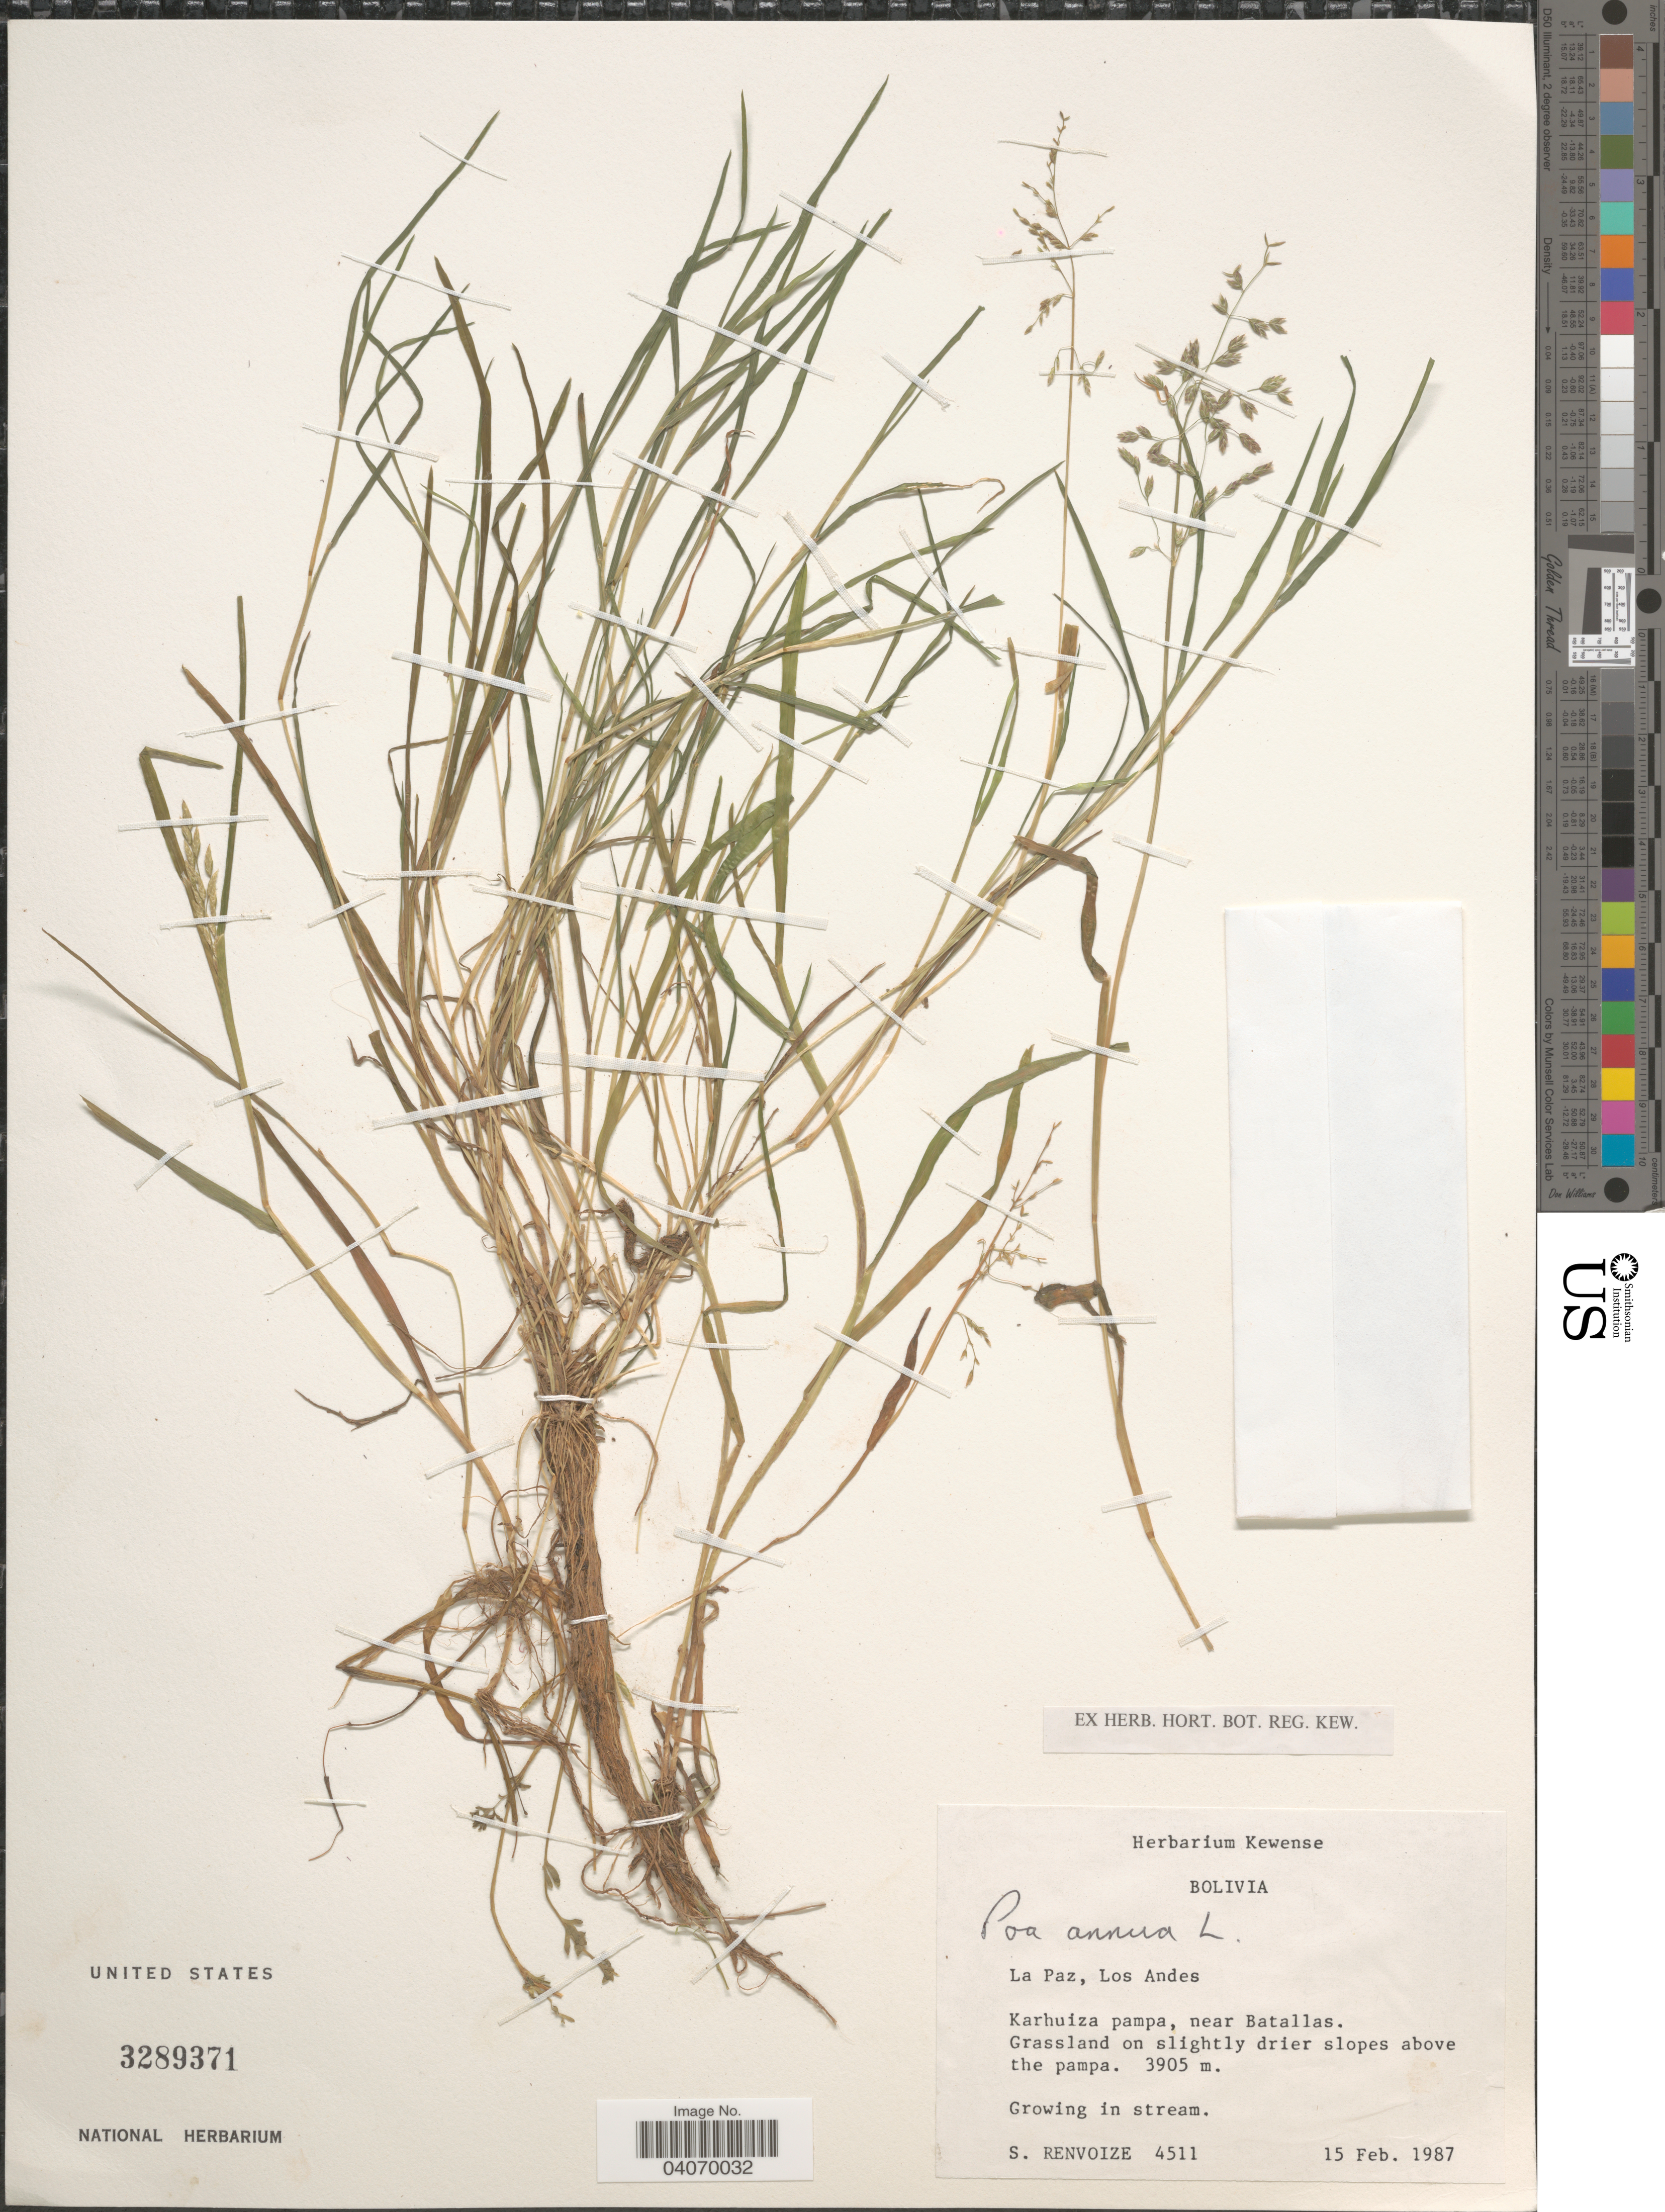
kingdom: Plantae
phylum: Tracheophyta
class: Liliopsida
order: Poales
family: Poaceae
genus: Poa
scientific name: Poa annua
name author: L.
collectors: S. A. Renvoize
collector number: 4511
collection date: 1987-02-15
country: Bolivia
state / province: La Paz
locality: Los Andes. Karhuiza pampa, near Batallas.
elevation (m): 3905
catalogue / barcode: US 3289371